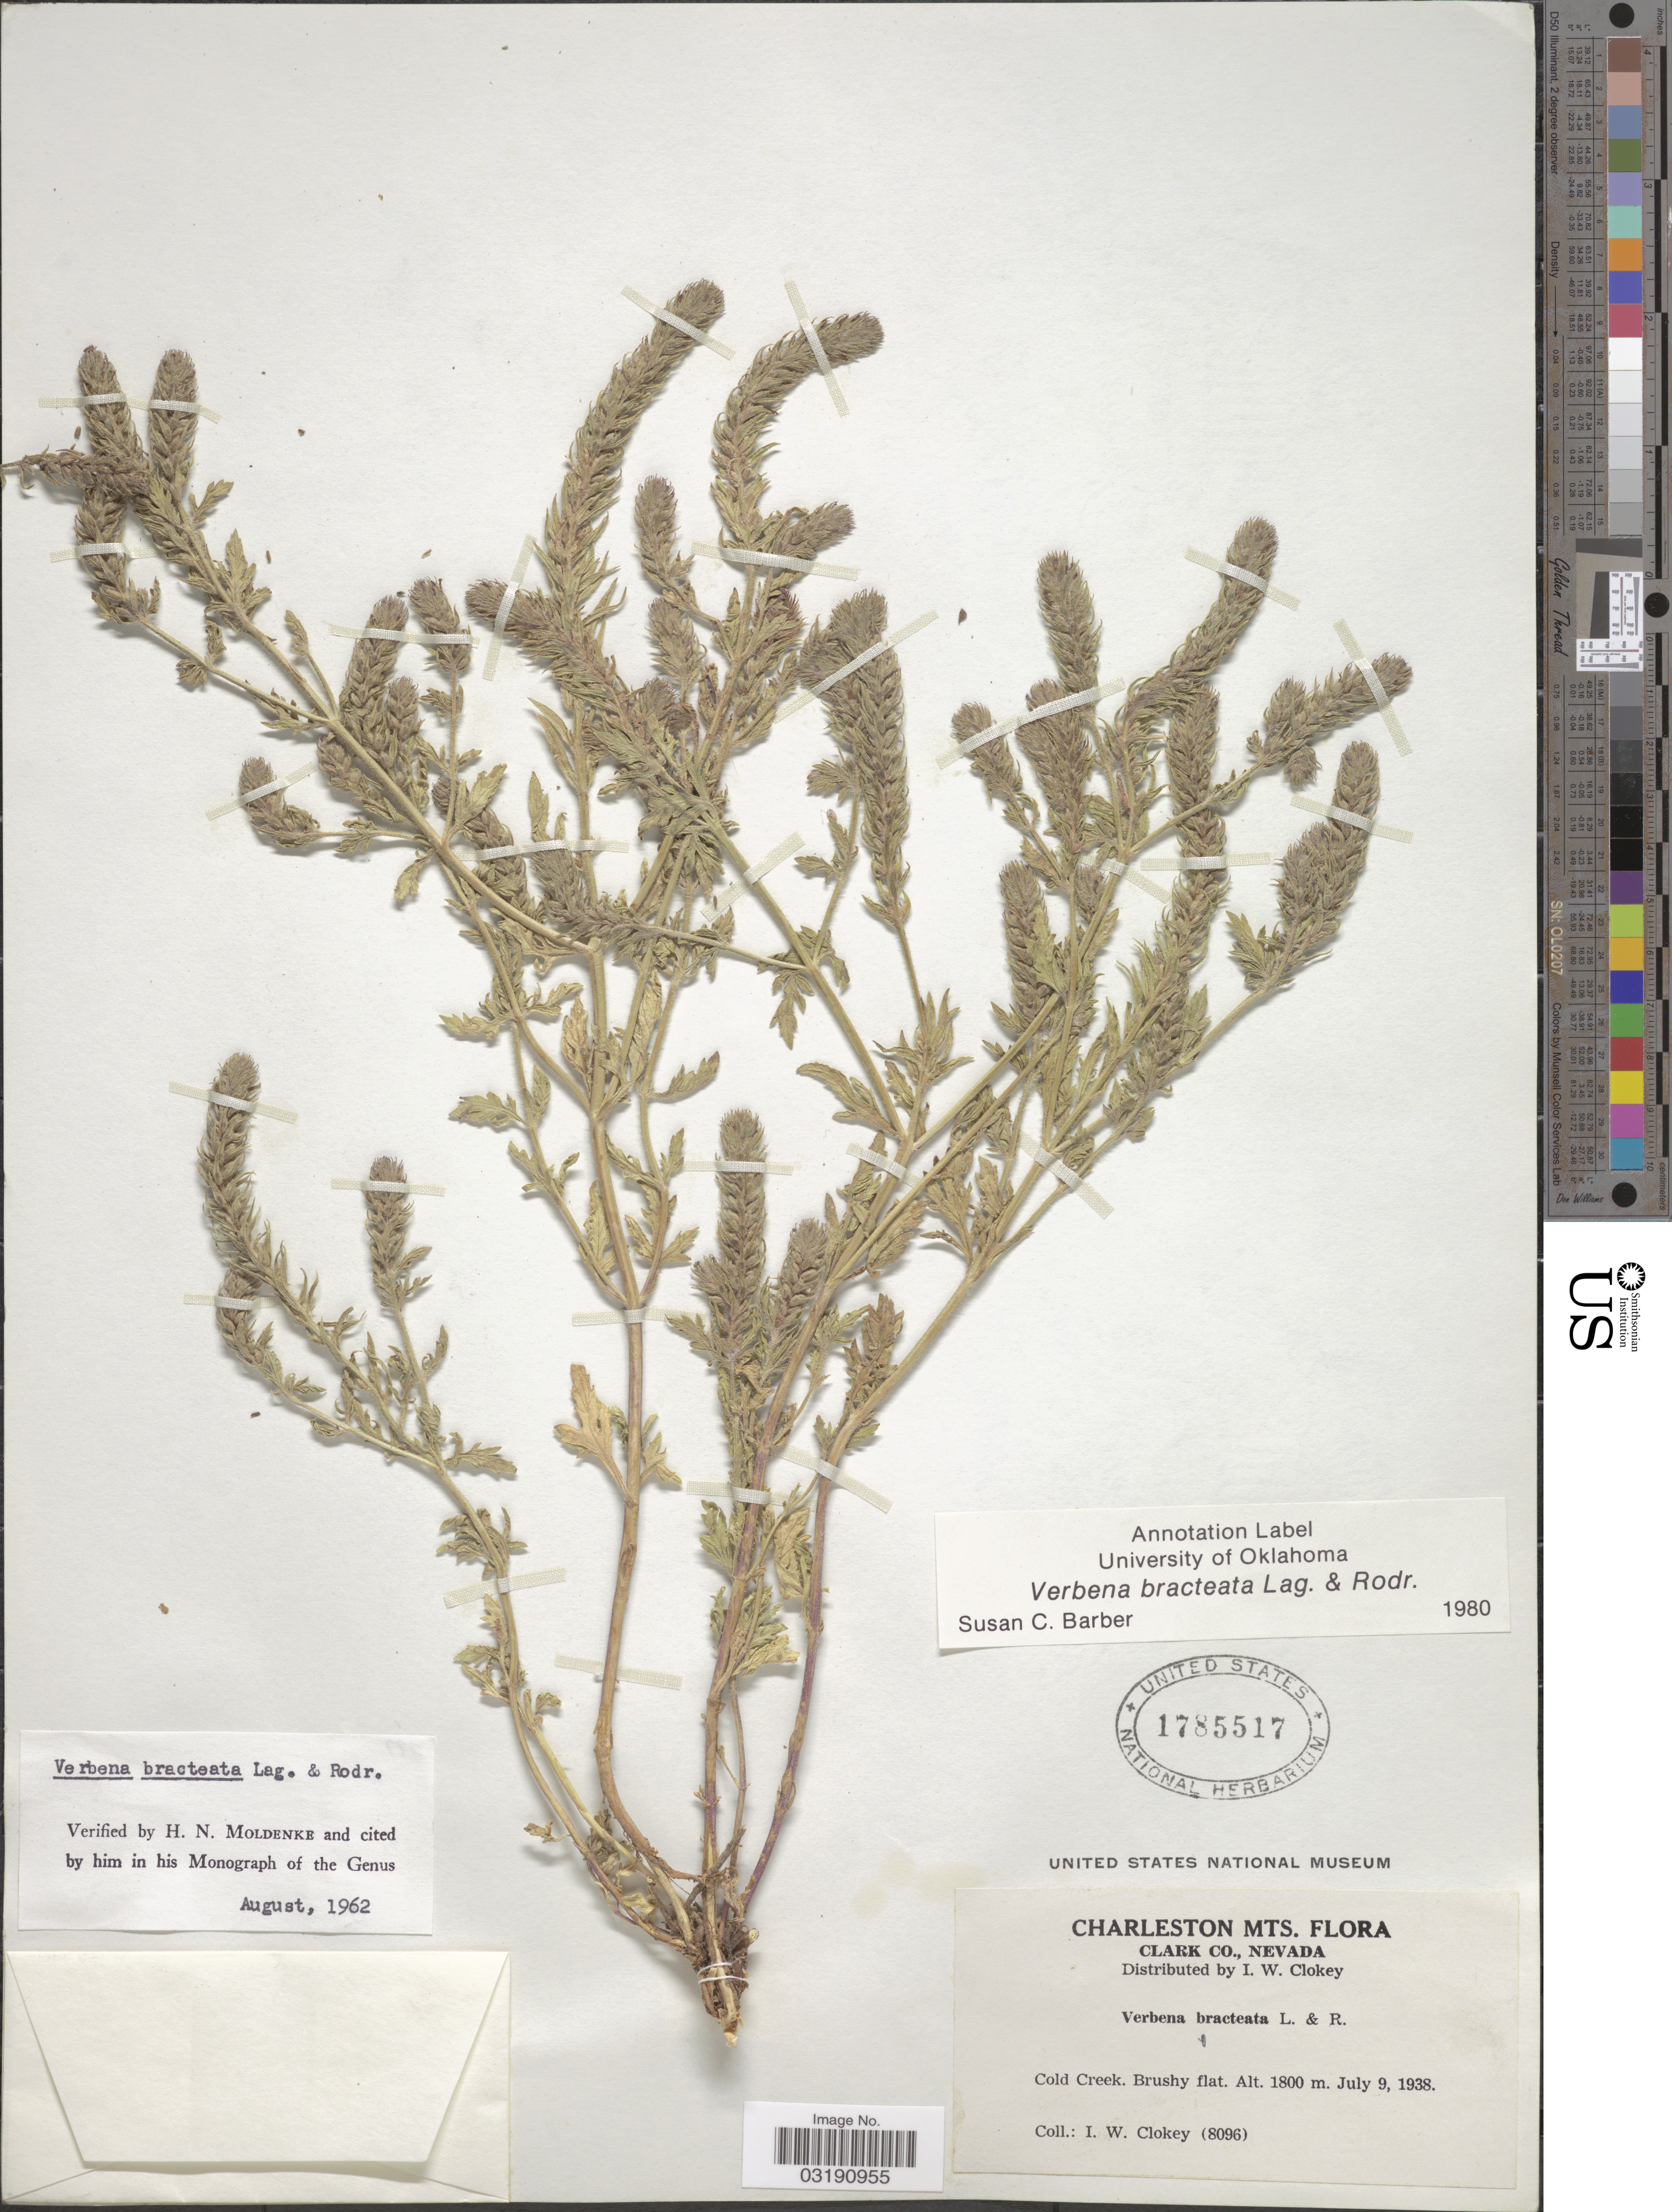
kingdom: Plantae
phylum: Tracheophyta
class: Magnoliopsida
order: Lamiales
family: Verbenaceae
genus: Verbena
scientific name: Verbena bracteata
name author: Cav. ex Lag. & Rodr.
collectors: I. W. Clokey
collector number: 8096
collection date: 1938-07-09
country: United States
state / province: Nevada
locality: Charleston Mts. Clark Co. Cold Creek.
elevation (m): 1800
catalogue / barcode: US 1785517